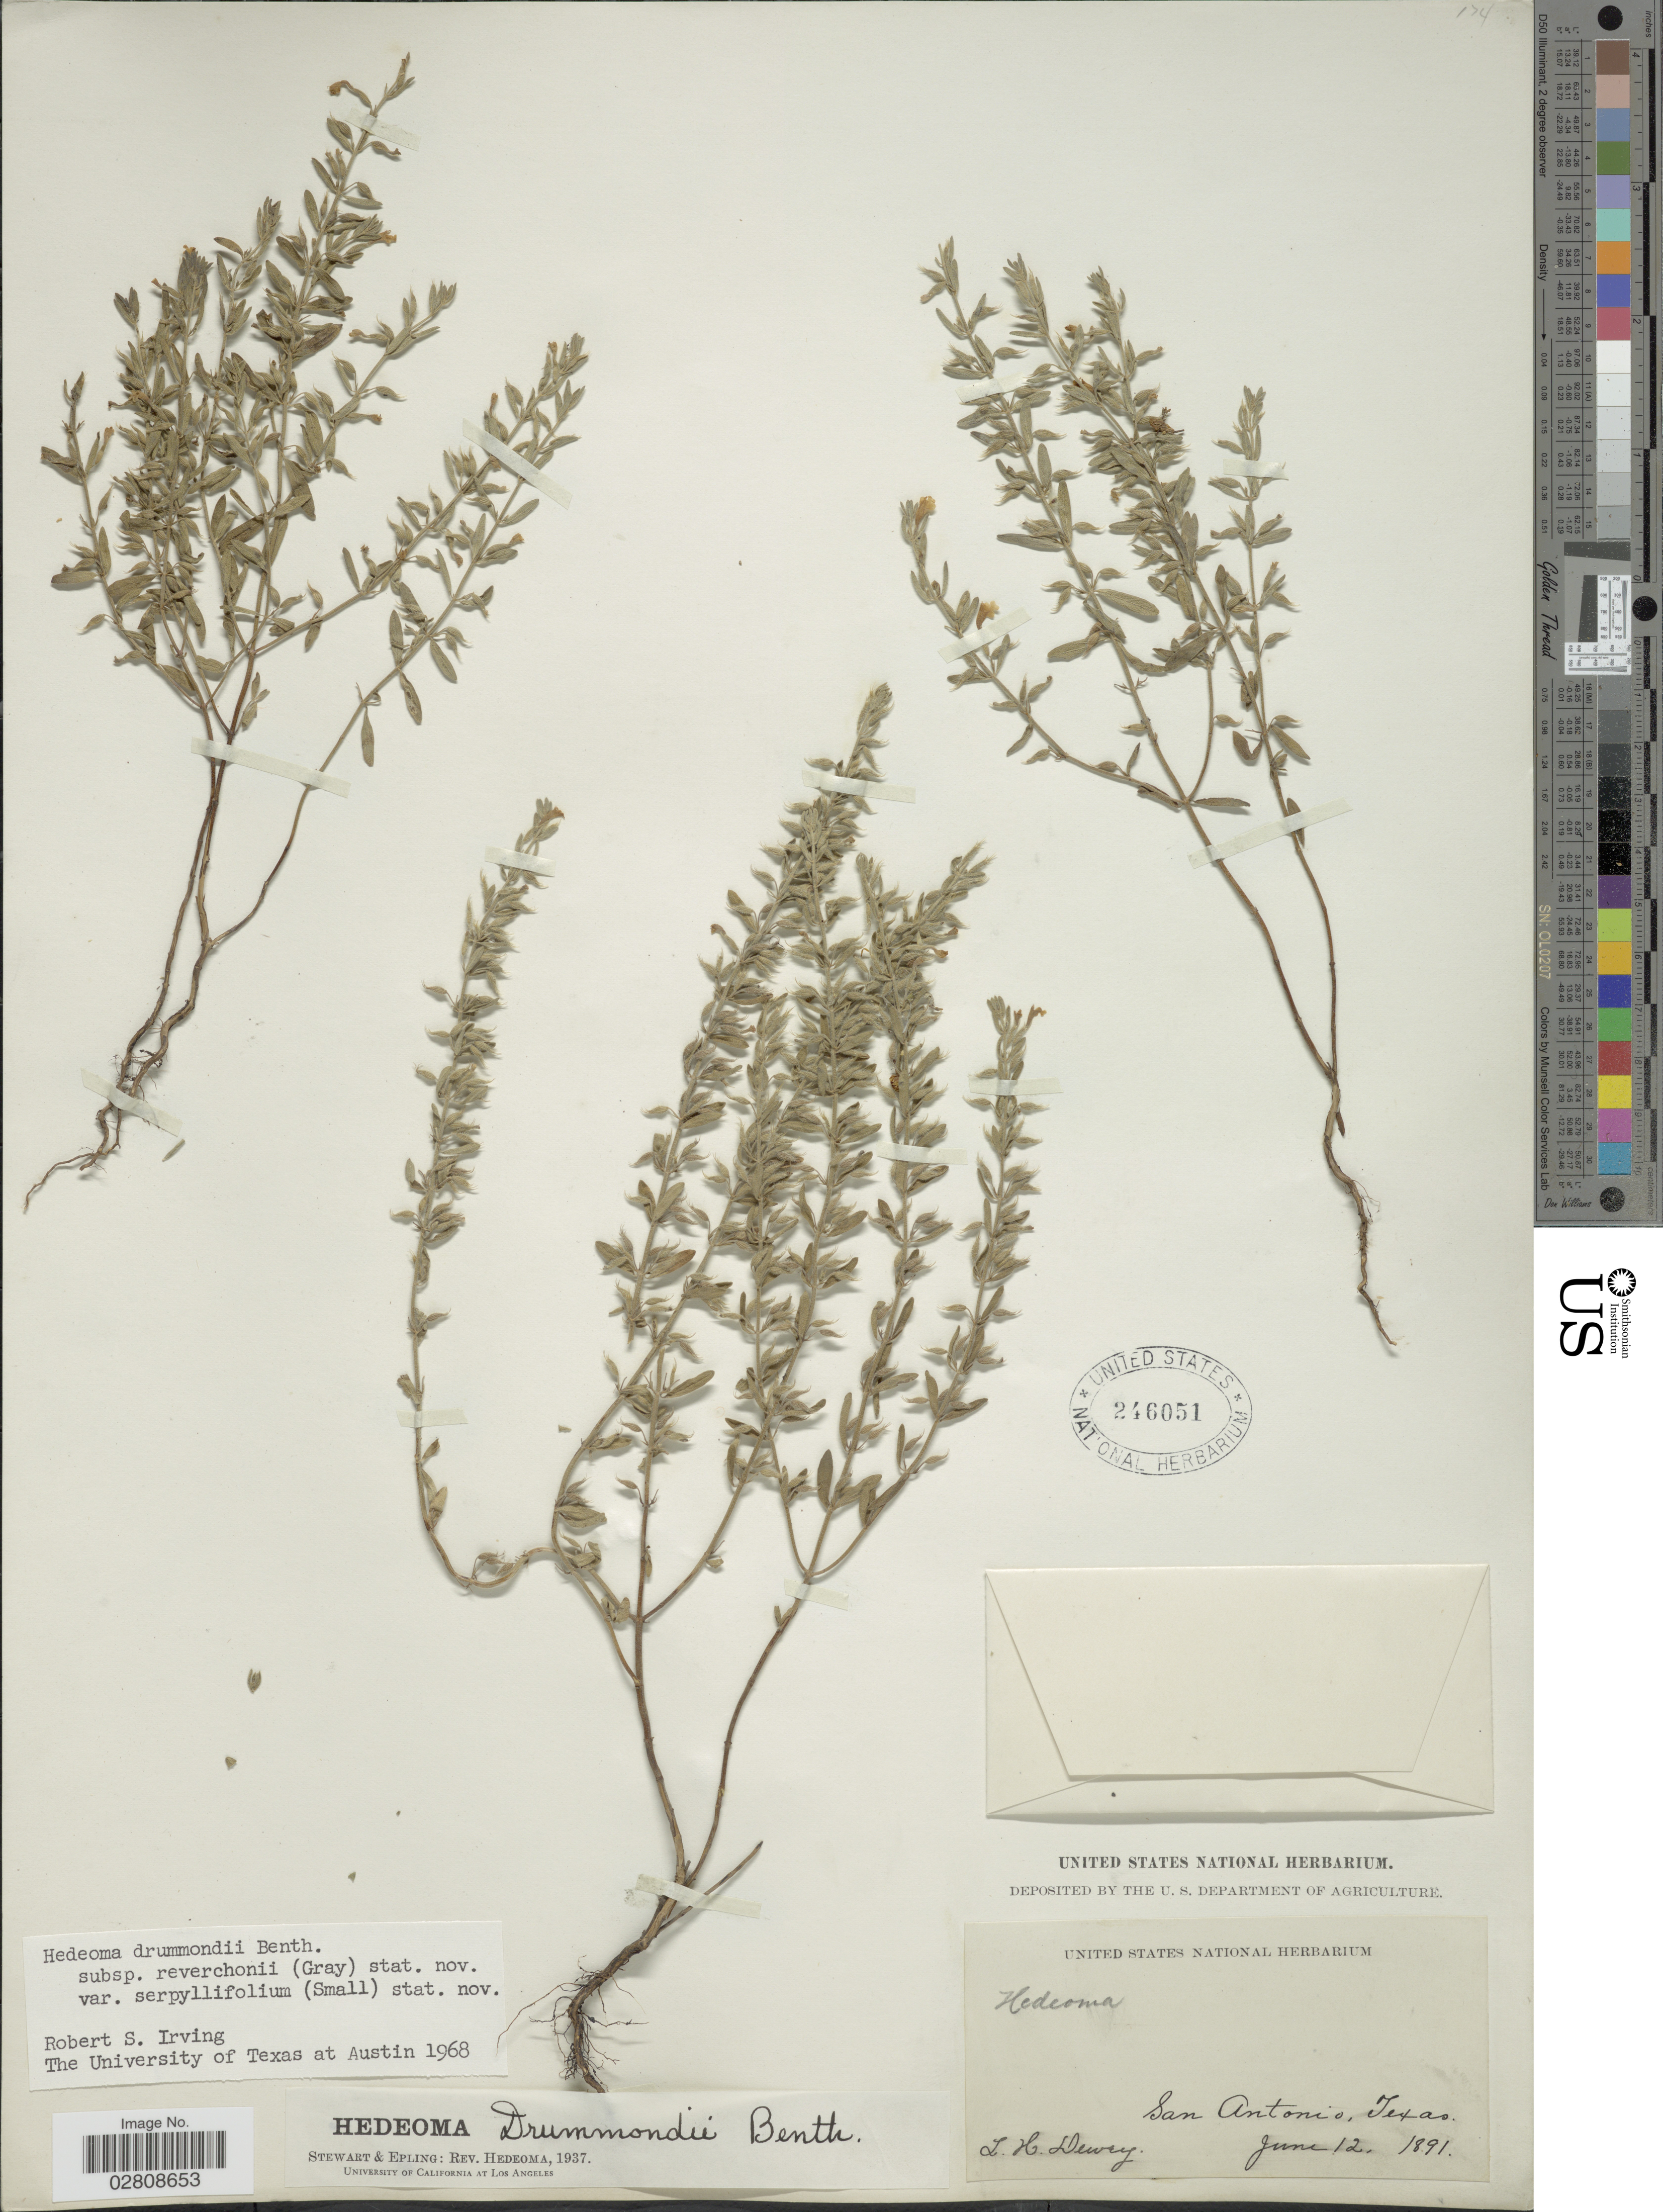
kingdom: Plantae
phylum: Tracheophyta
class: Magnoliopsida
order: Lamiales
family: Lamiaceae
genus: Hedeoma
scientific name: Hedeoma drummondii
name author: Benth.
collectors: L. H. Dewey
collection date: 1891-06-12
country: United States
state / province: Texas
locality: San Antonio.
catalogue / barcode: US 246051